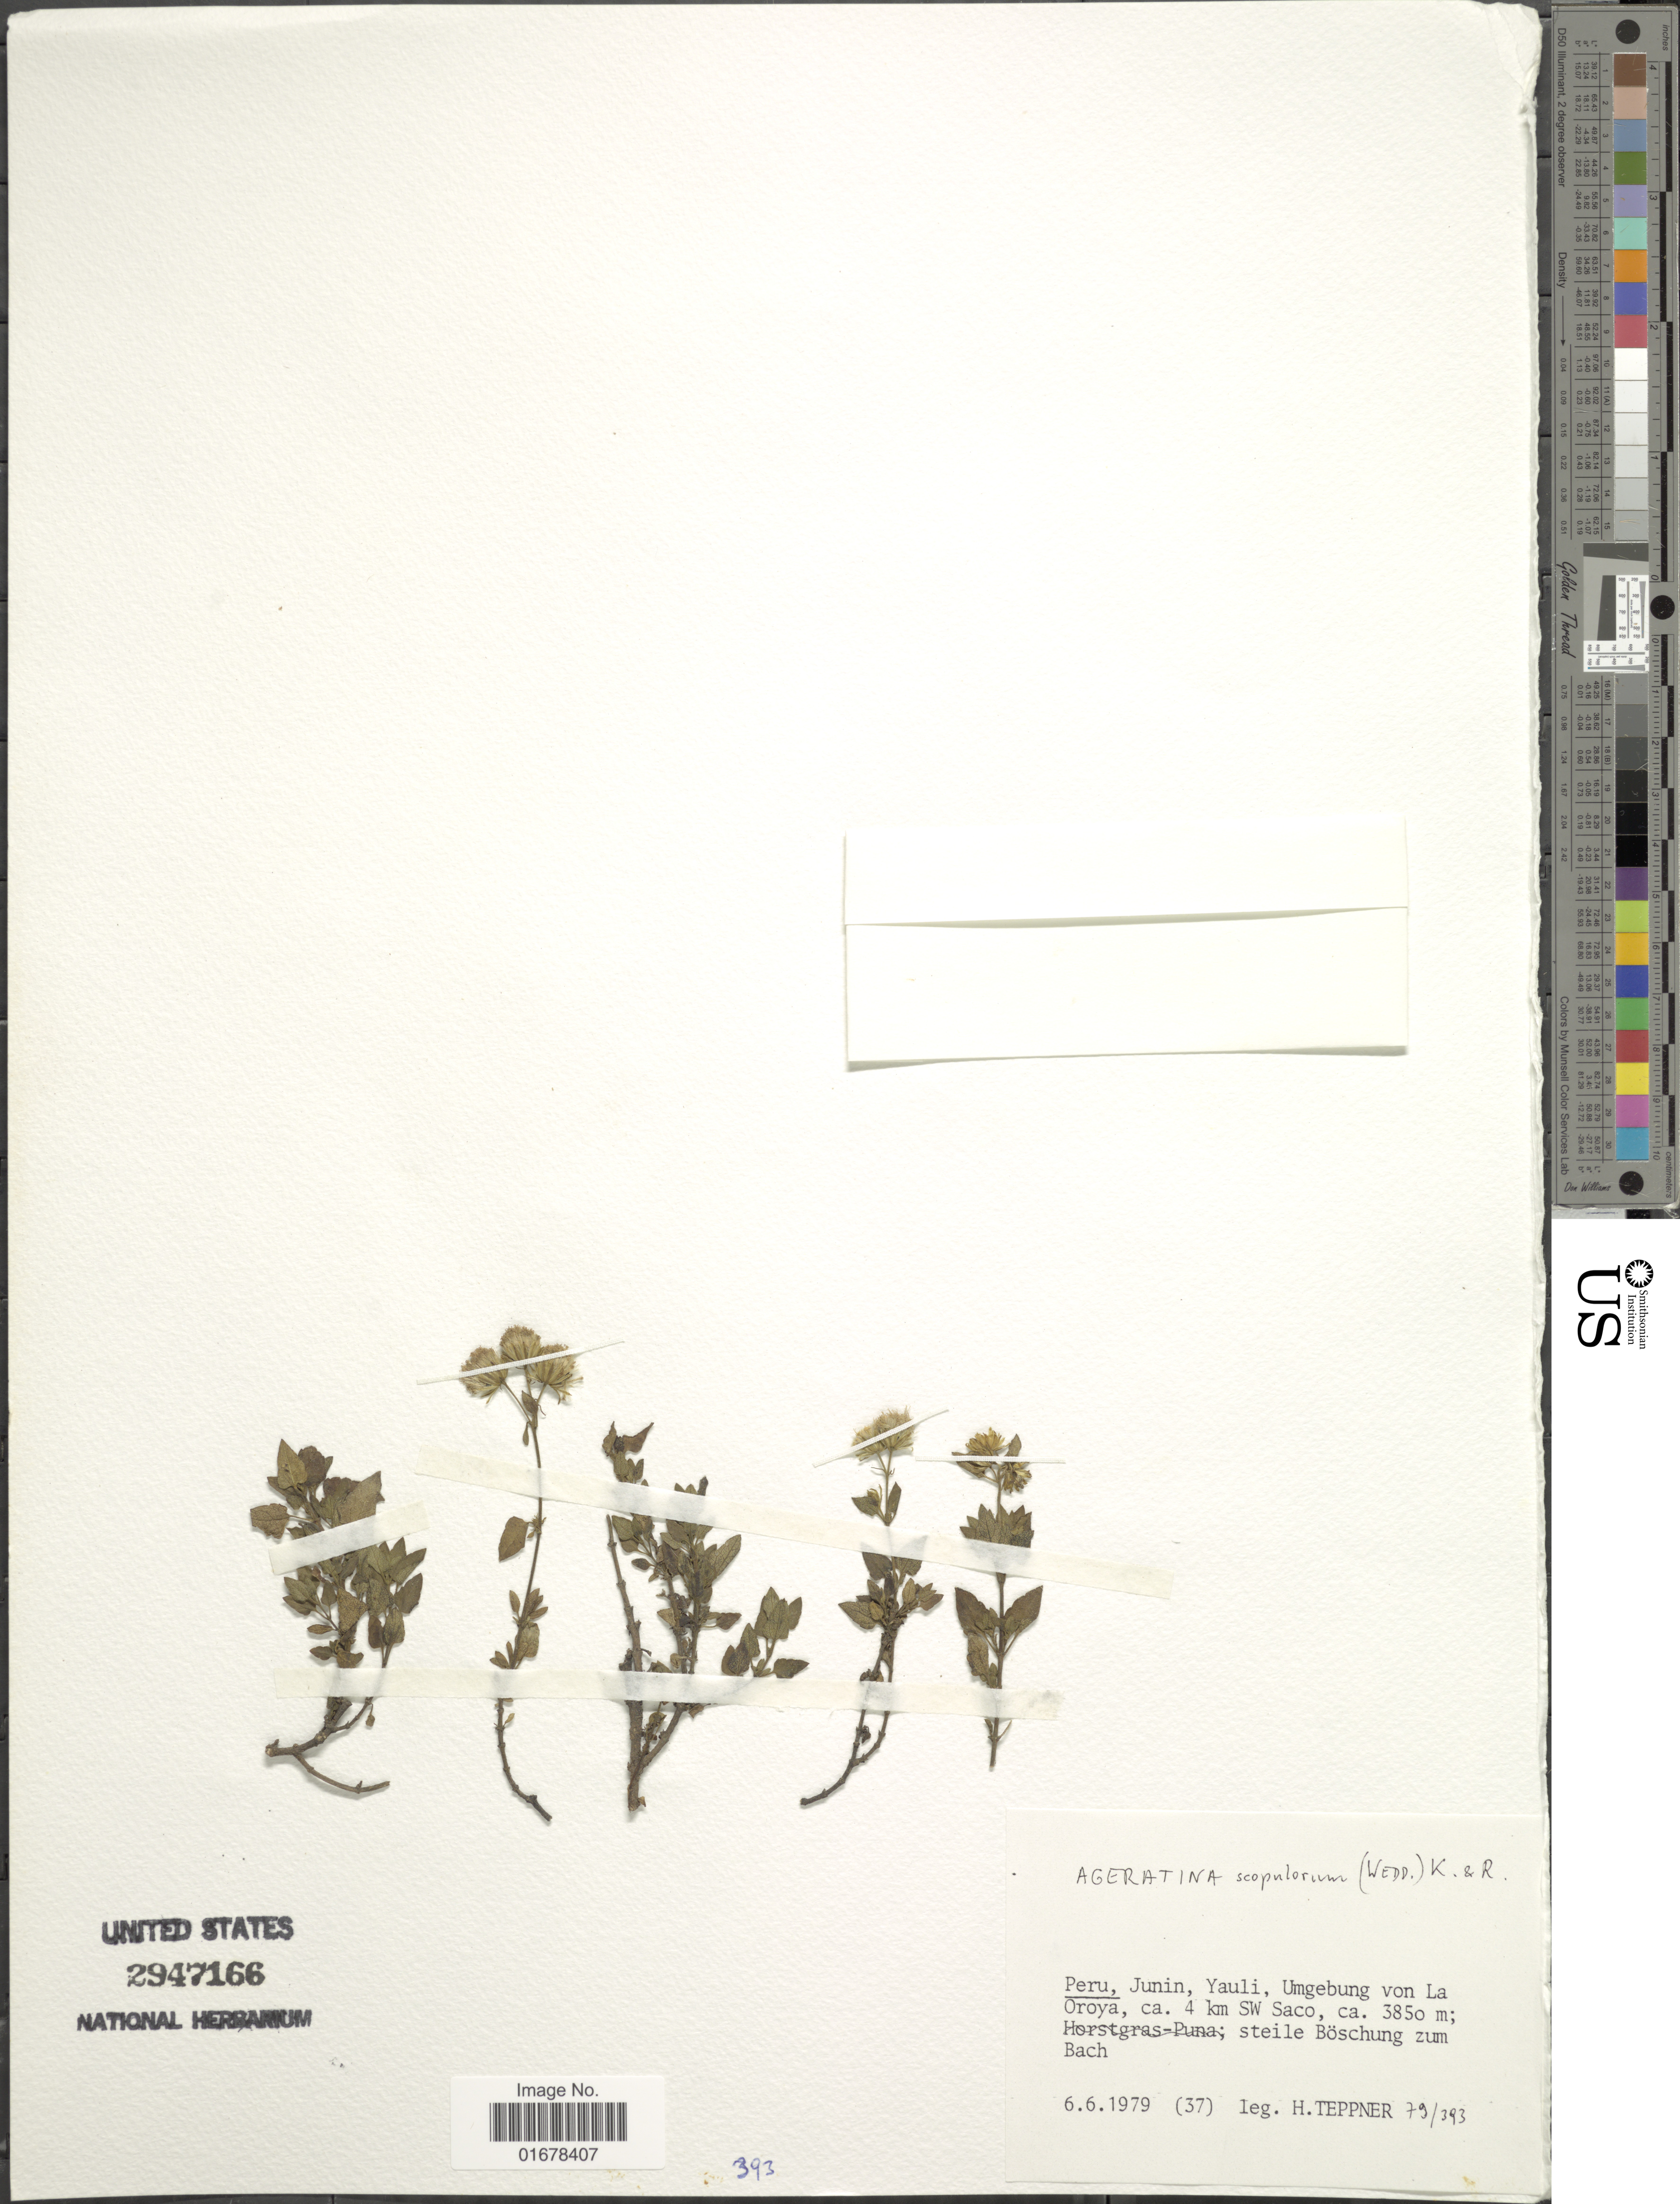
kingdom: Plantae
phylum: Tracheophyta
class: Magnoliopsida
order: Asterales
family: Asteraceae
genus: Ageratina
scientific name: Ageratina scopulorum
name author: (Wedd.) R.M. King & H. Rob.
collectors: H. Teppner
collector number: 79/393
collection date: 1979-06-06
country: Peru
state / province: Junín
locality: Junin, Yauli, Umgebung von La Oroya, 4 km SW Saco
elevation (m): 3850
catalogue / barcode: US 2947166